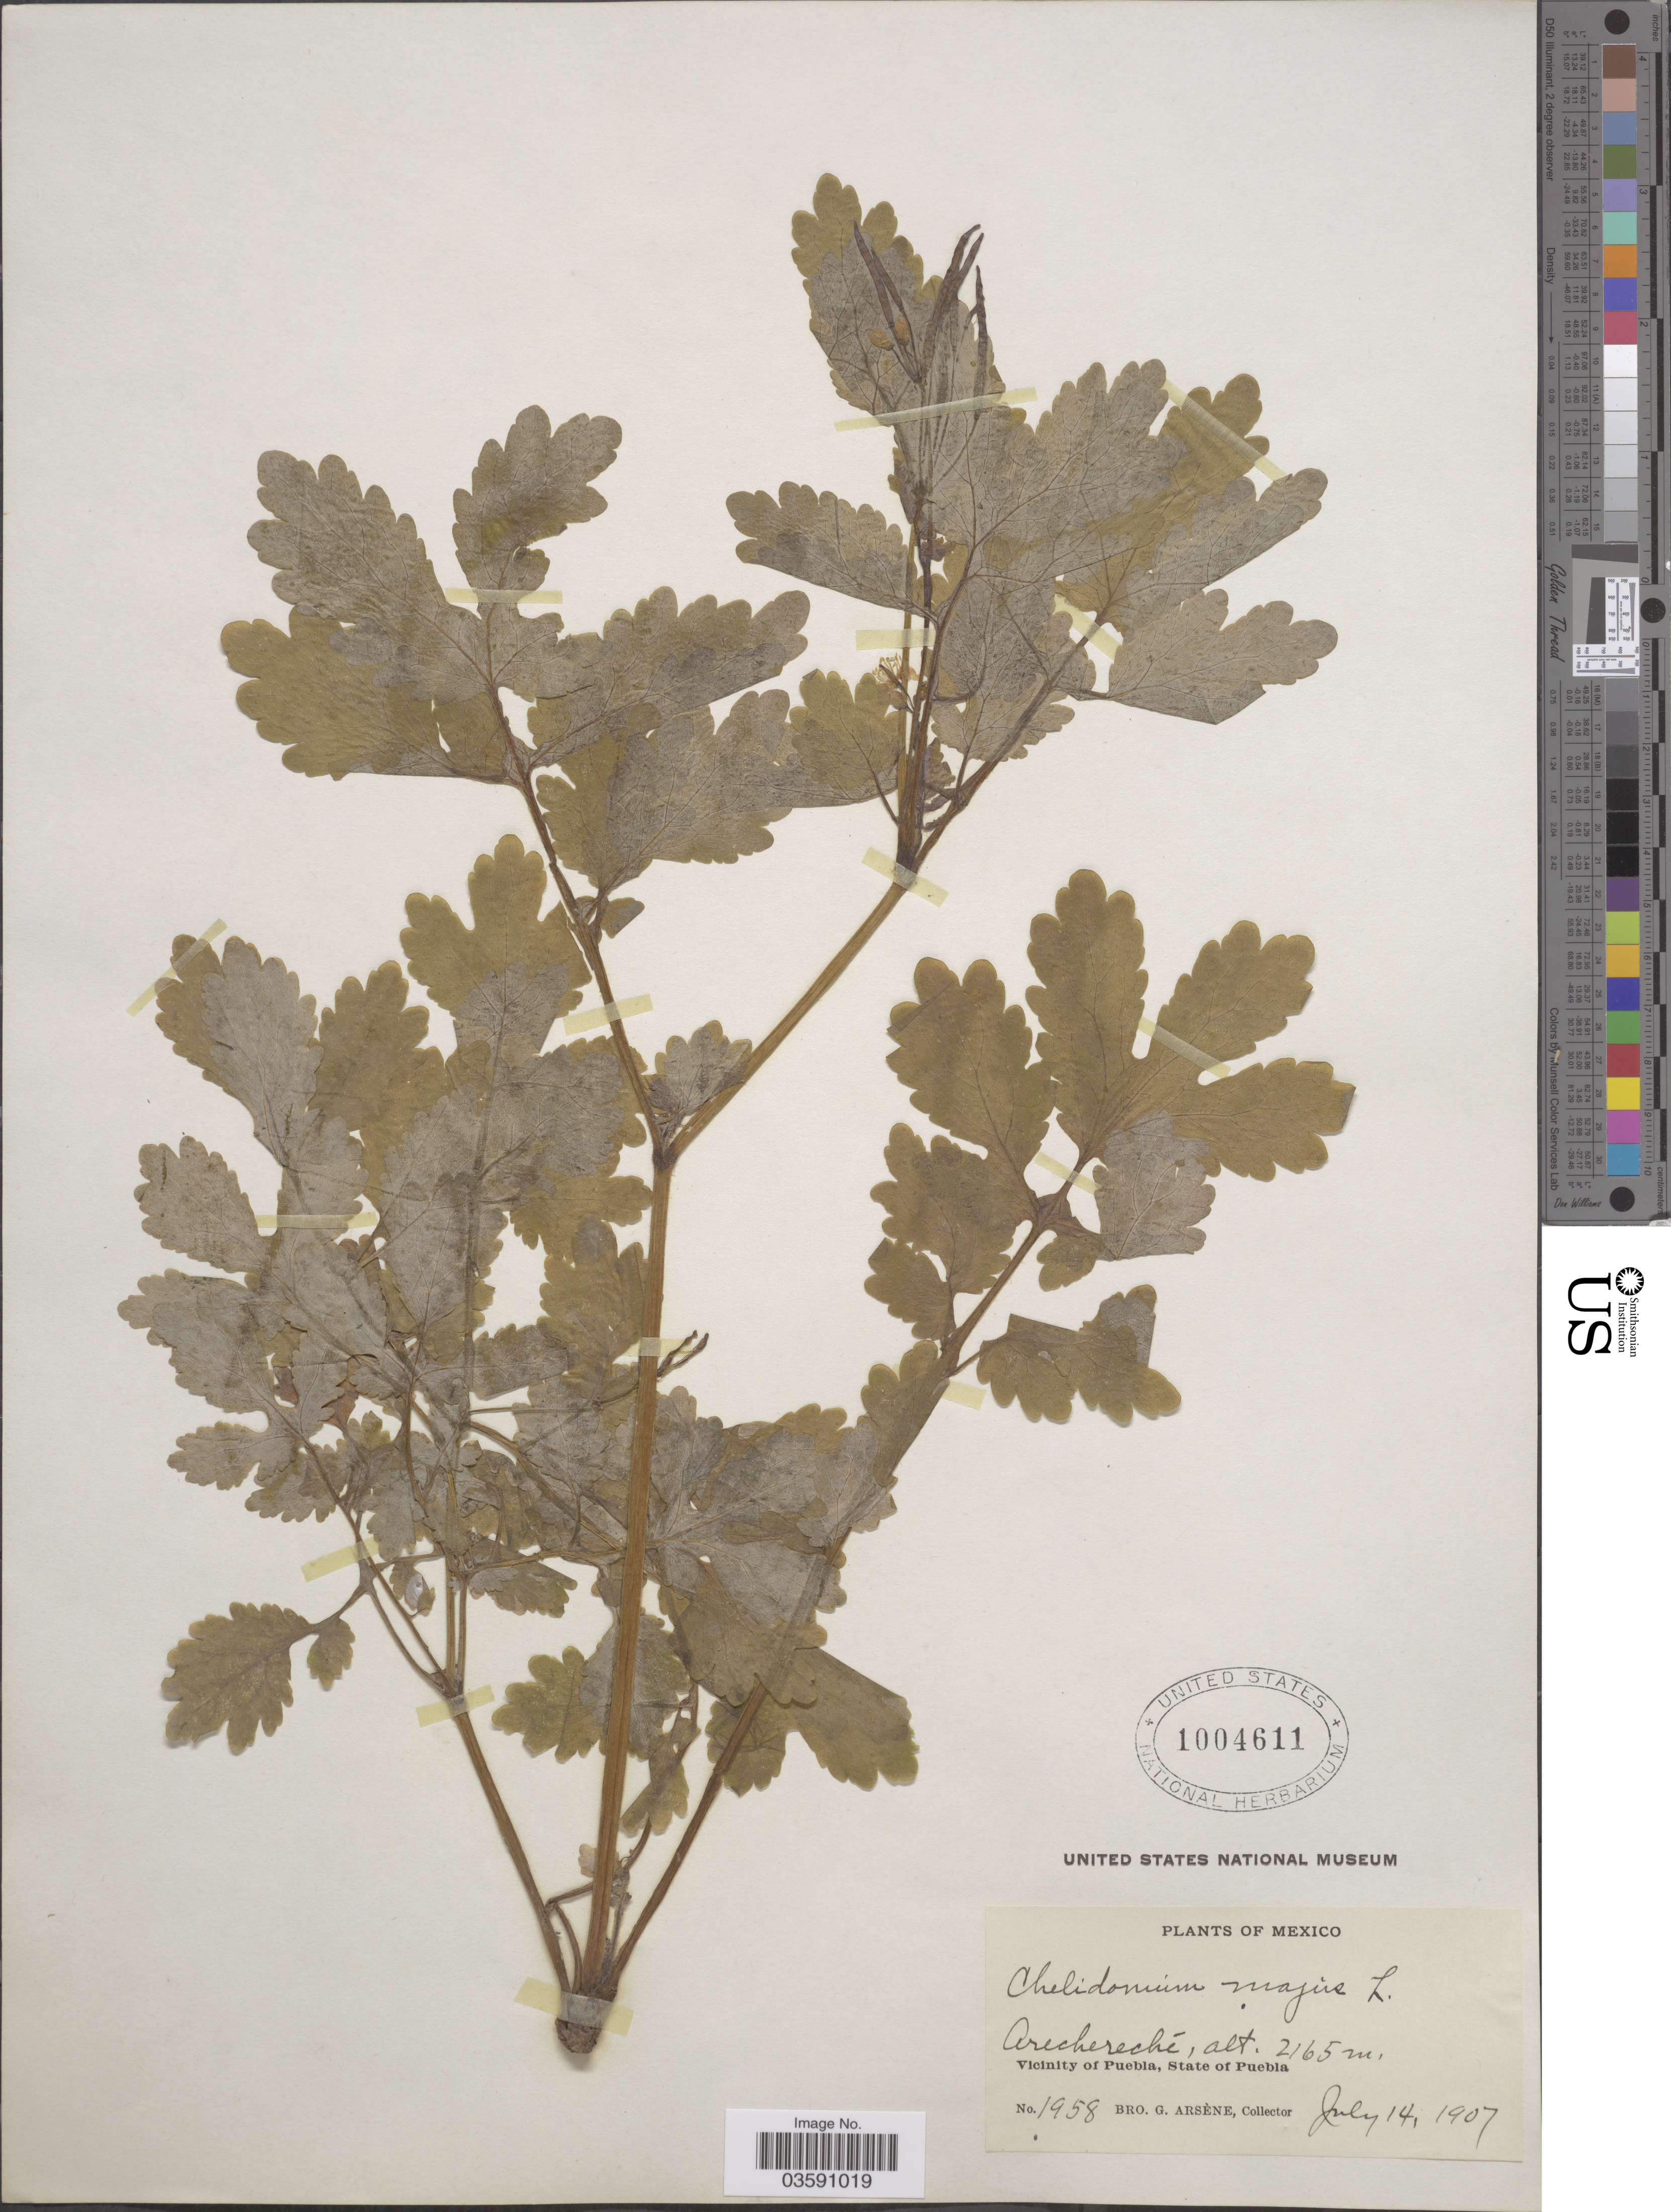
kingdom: Plantae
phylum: Tracheophyta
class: Magnoliopsida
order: Ranunculales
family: Papaveraceae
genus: Chelidonium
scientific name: Chelidonium majus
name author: L.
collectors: Bro. G. Arsène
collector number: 1958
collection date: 1907-07-14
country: Mexico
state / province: Puebla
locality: Arechereché. Vicinity of Puebla.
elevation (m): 2165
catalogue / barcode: US 1004611